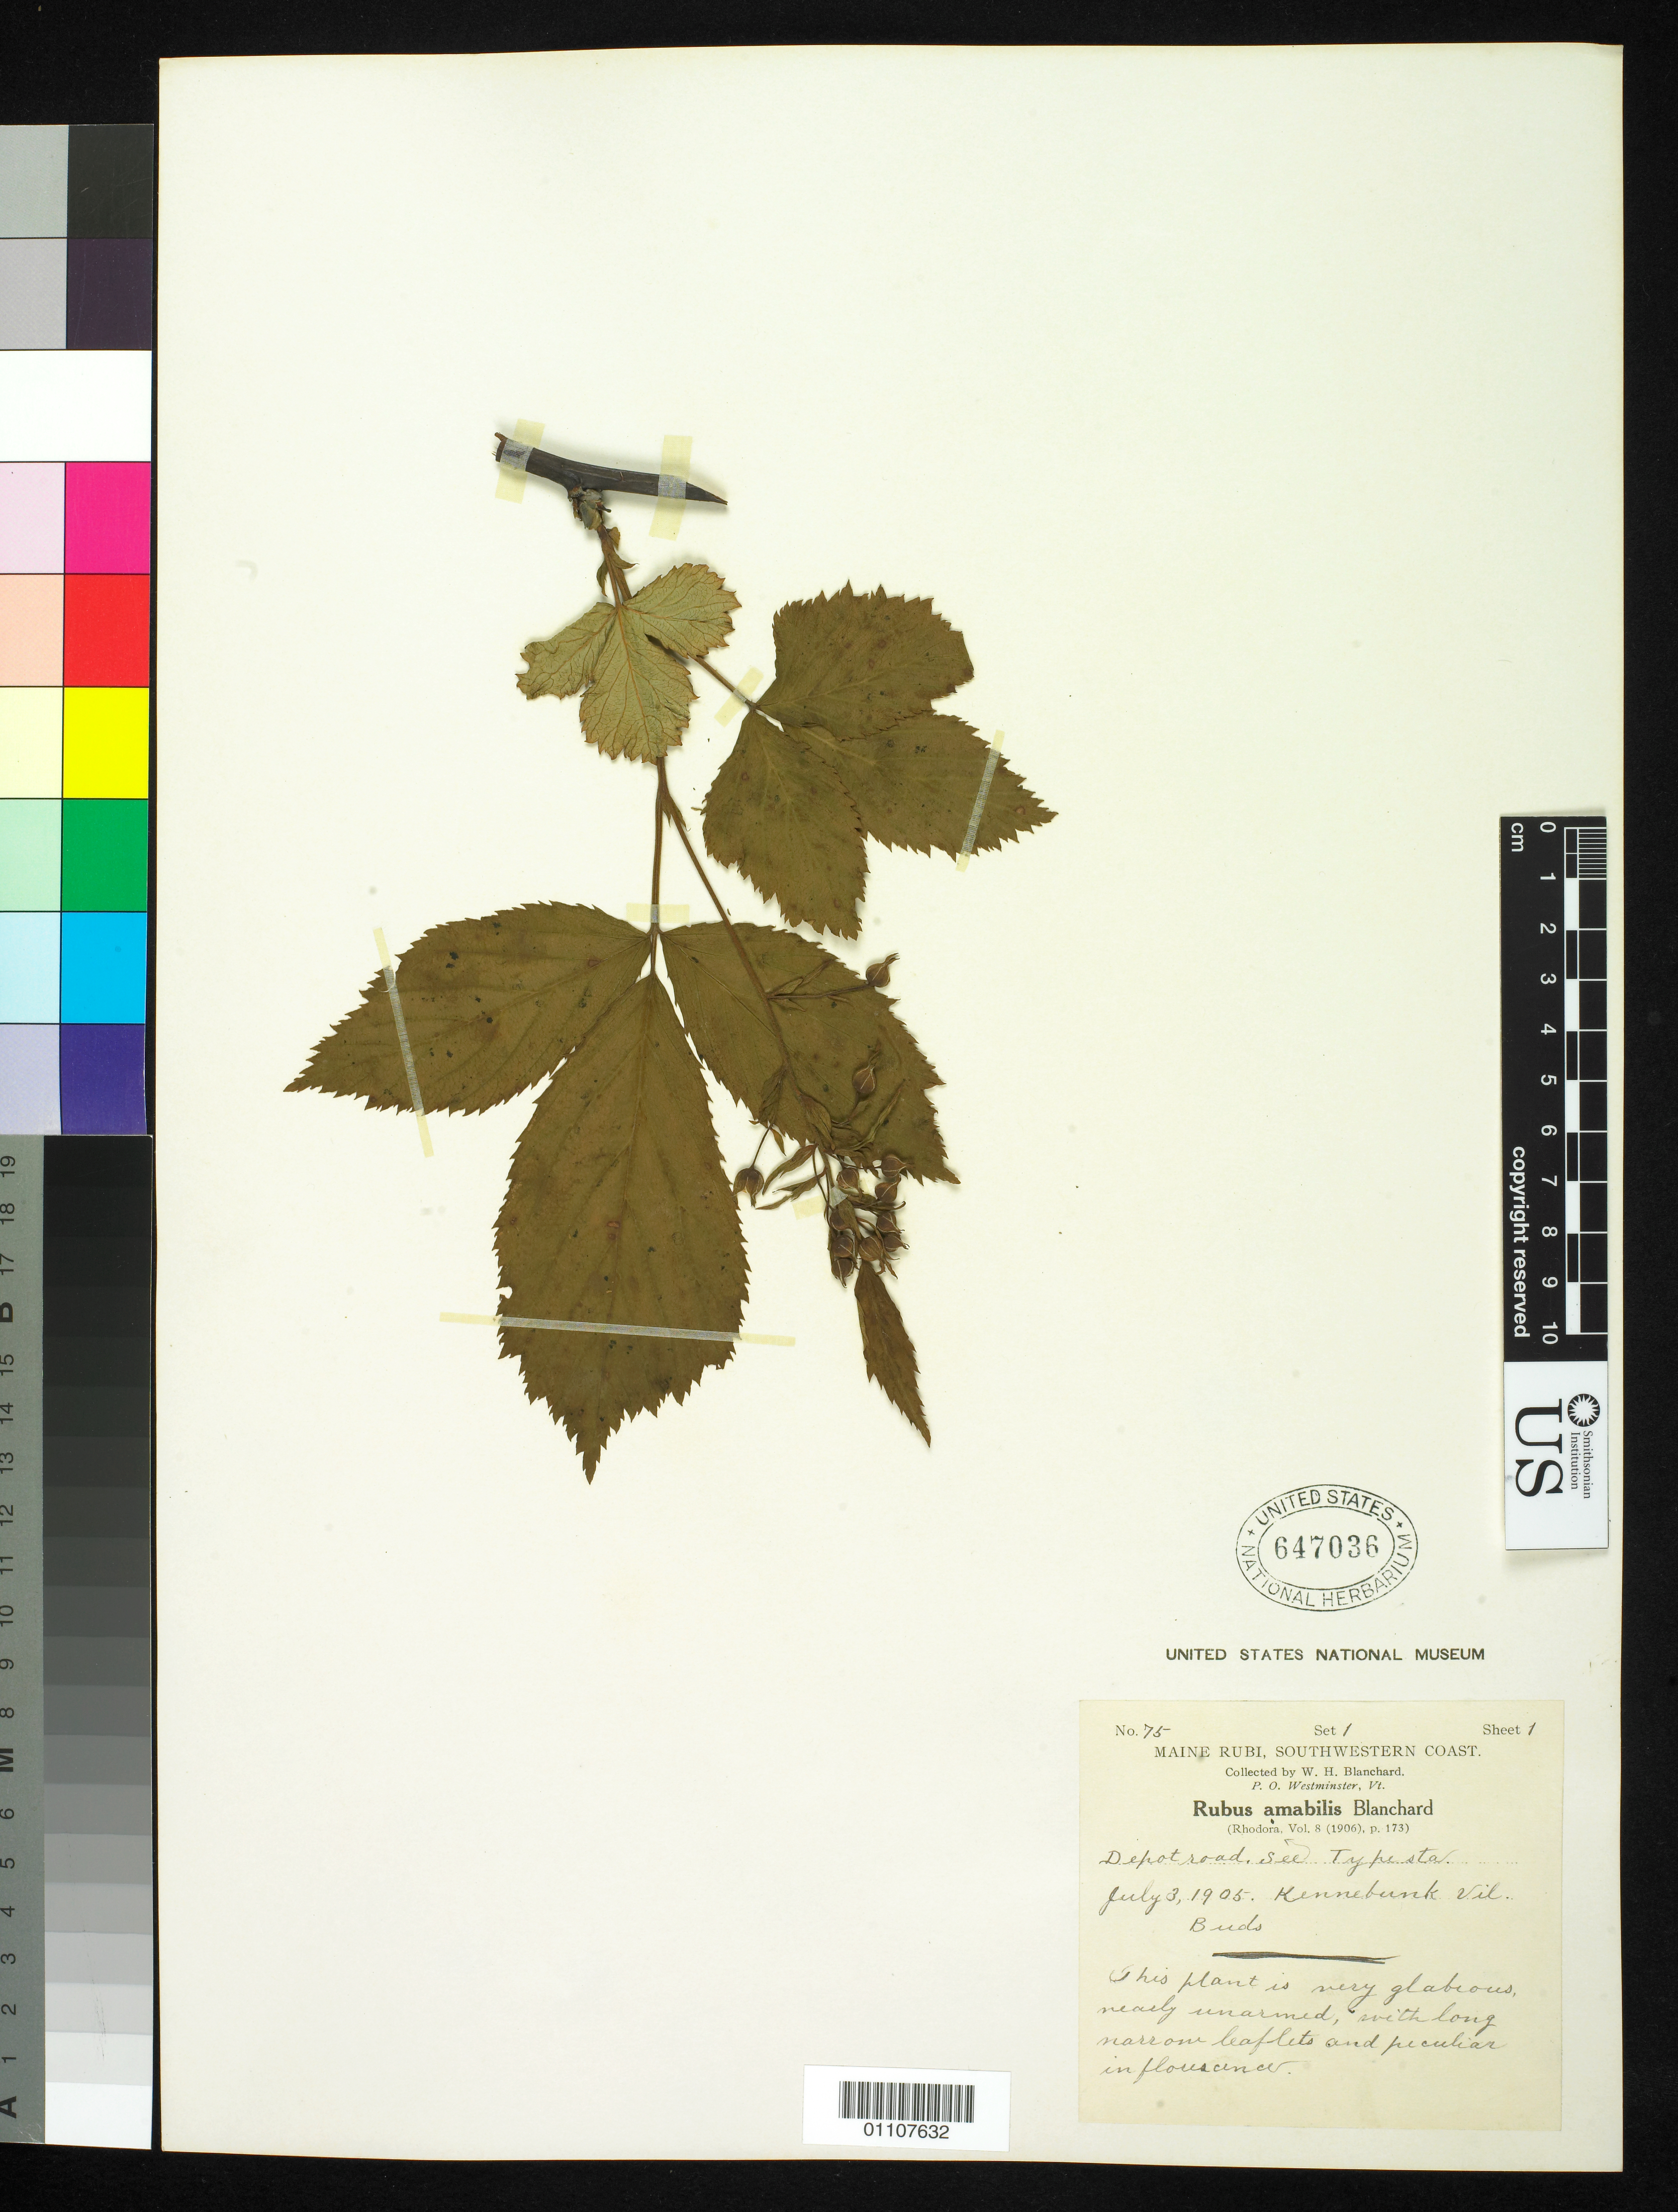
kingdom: Plantae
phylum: Tracheophyta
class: Magnoliopsida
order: Rosales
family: Rosaceae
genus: Rubus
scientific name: Rubus amabilis Blanch., nom. illeg.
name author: Blanch.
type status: Syntype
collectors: W. H. Blanchard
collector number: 75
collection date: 1905-07-03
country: United States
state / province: Maine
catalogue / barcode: US 647036